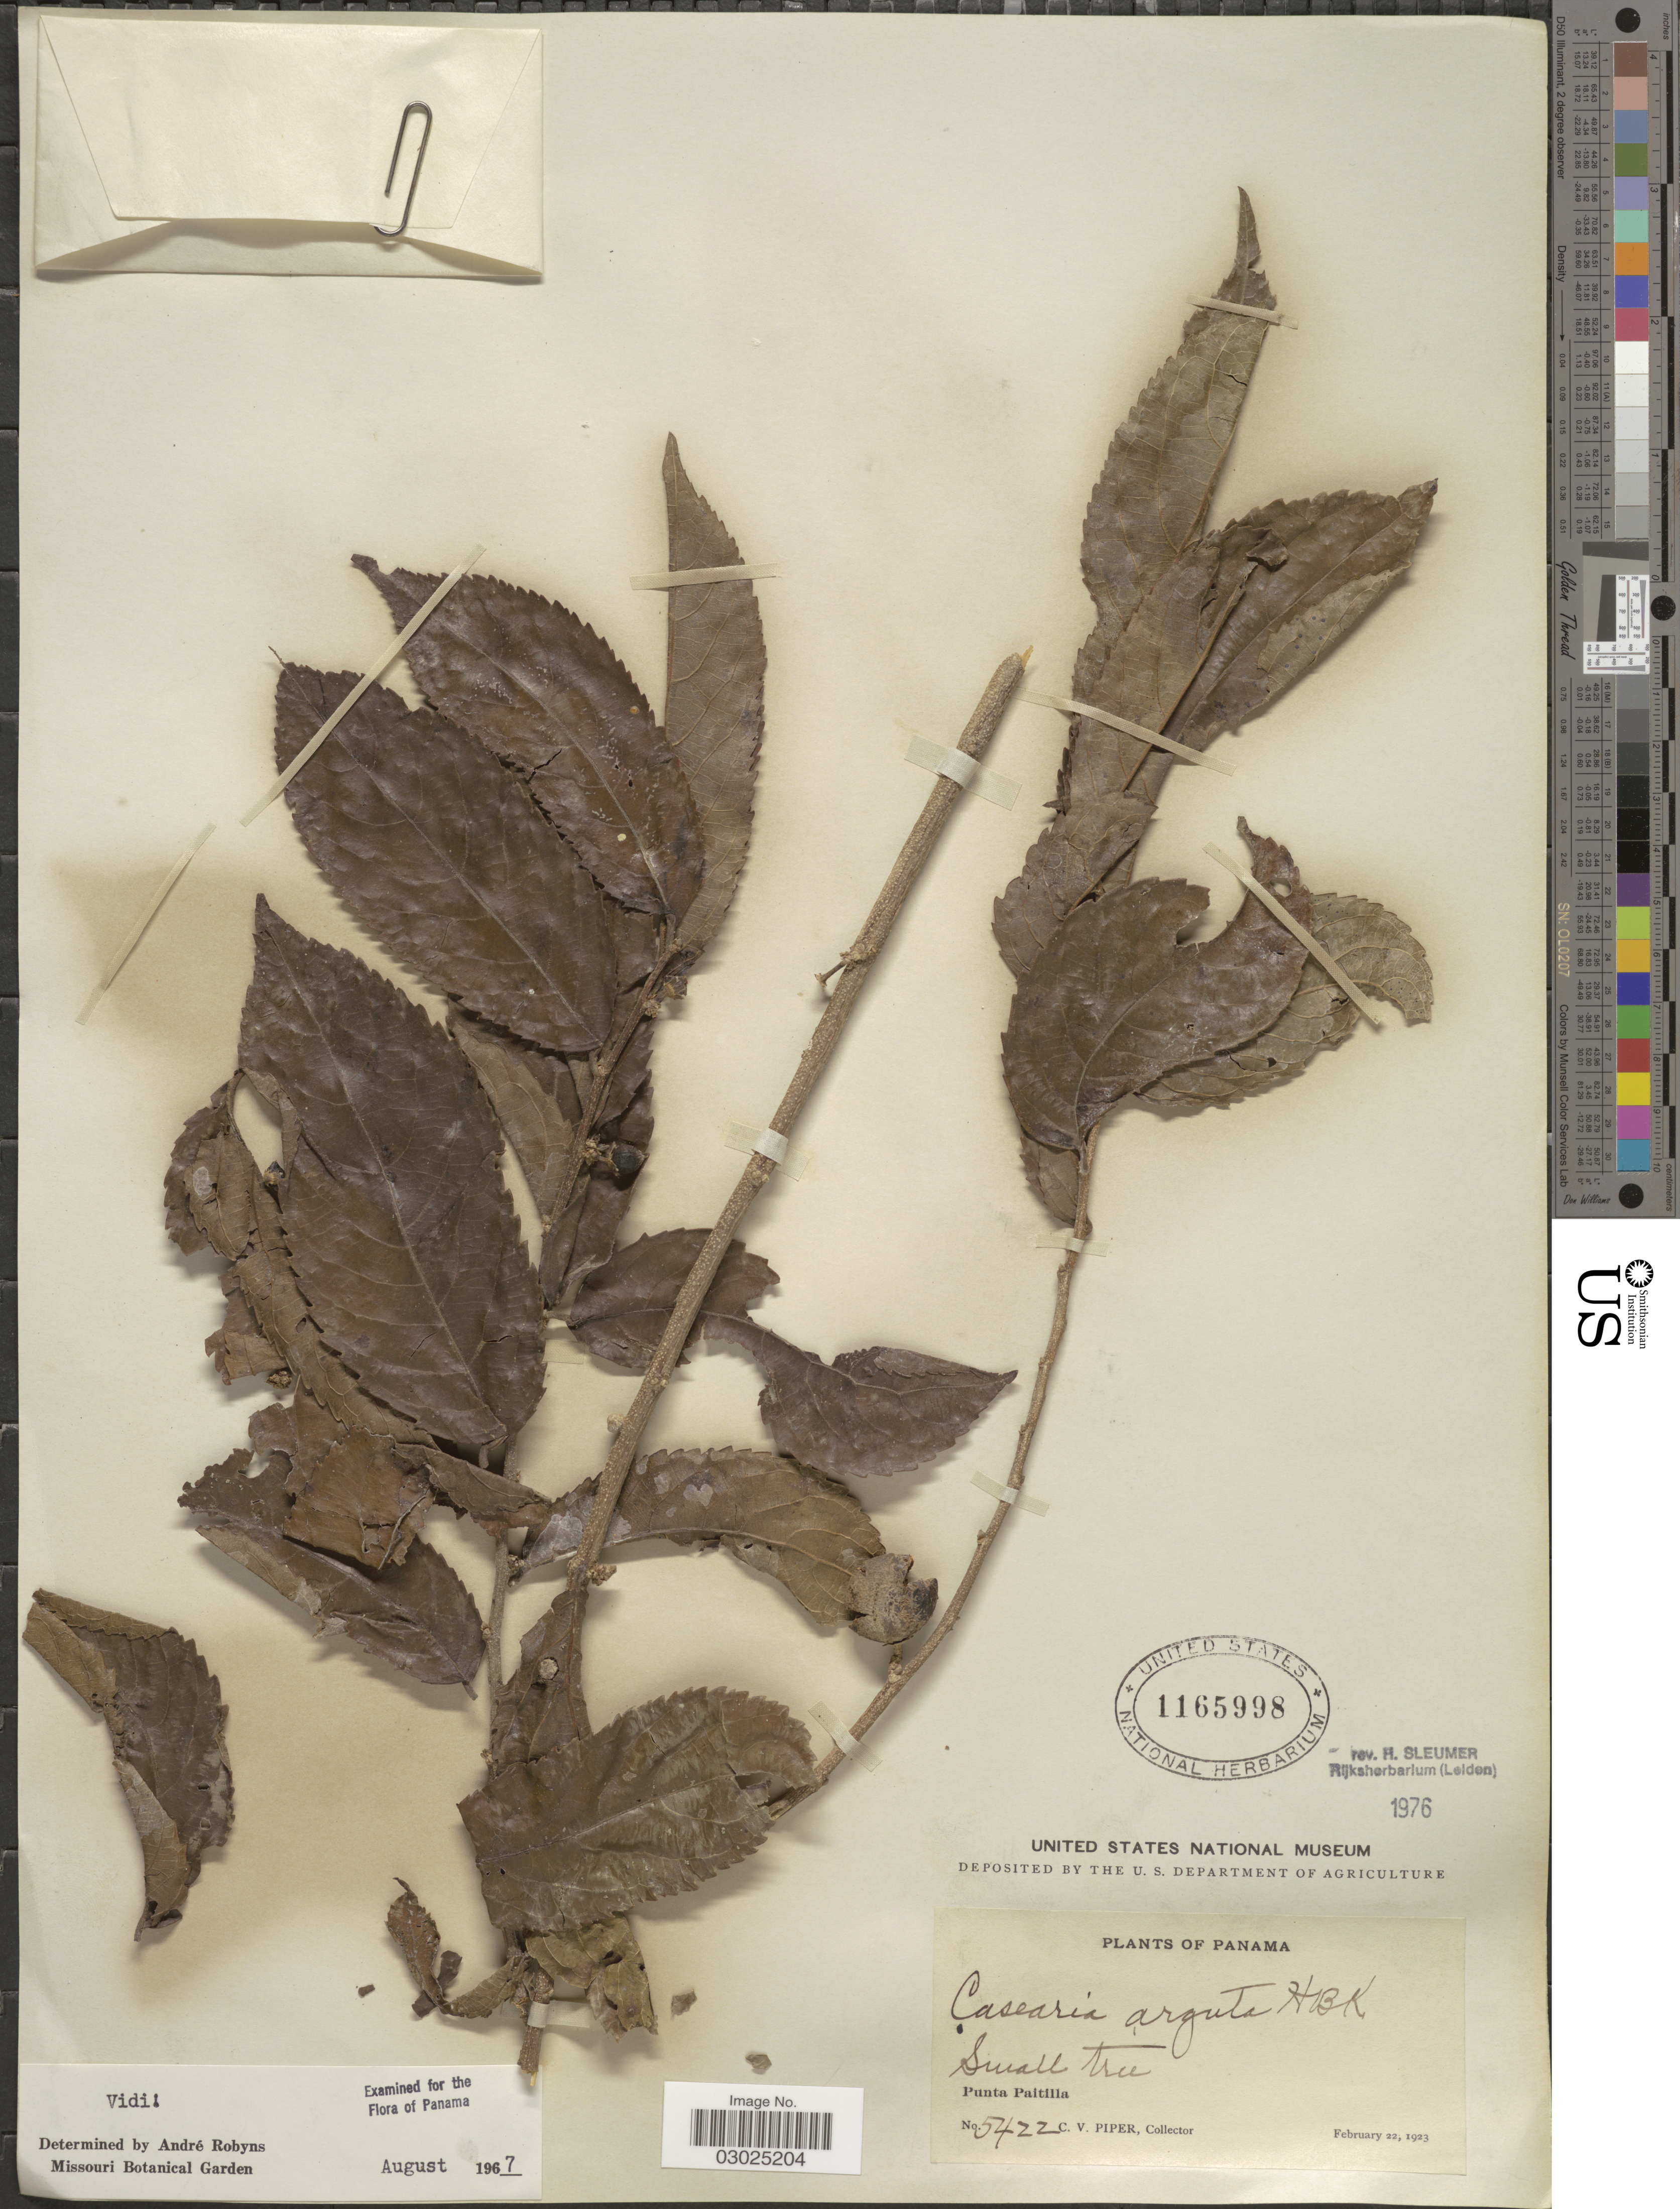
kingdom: Plantae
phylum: Tracheophyta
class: Magnoliopsida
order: Malpighiales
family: Salicaceae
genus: Casearia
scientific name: Casearia arguta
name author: Kunth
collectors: C. V. Piper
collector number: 5422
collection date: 1923-02-22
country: Panama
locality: Punta Paitilla.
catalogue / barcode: US 1165998